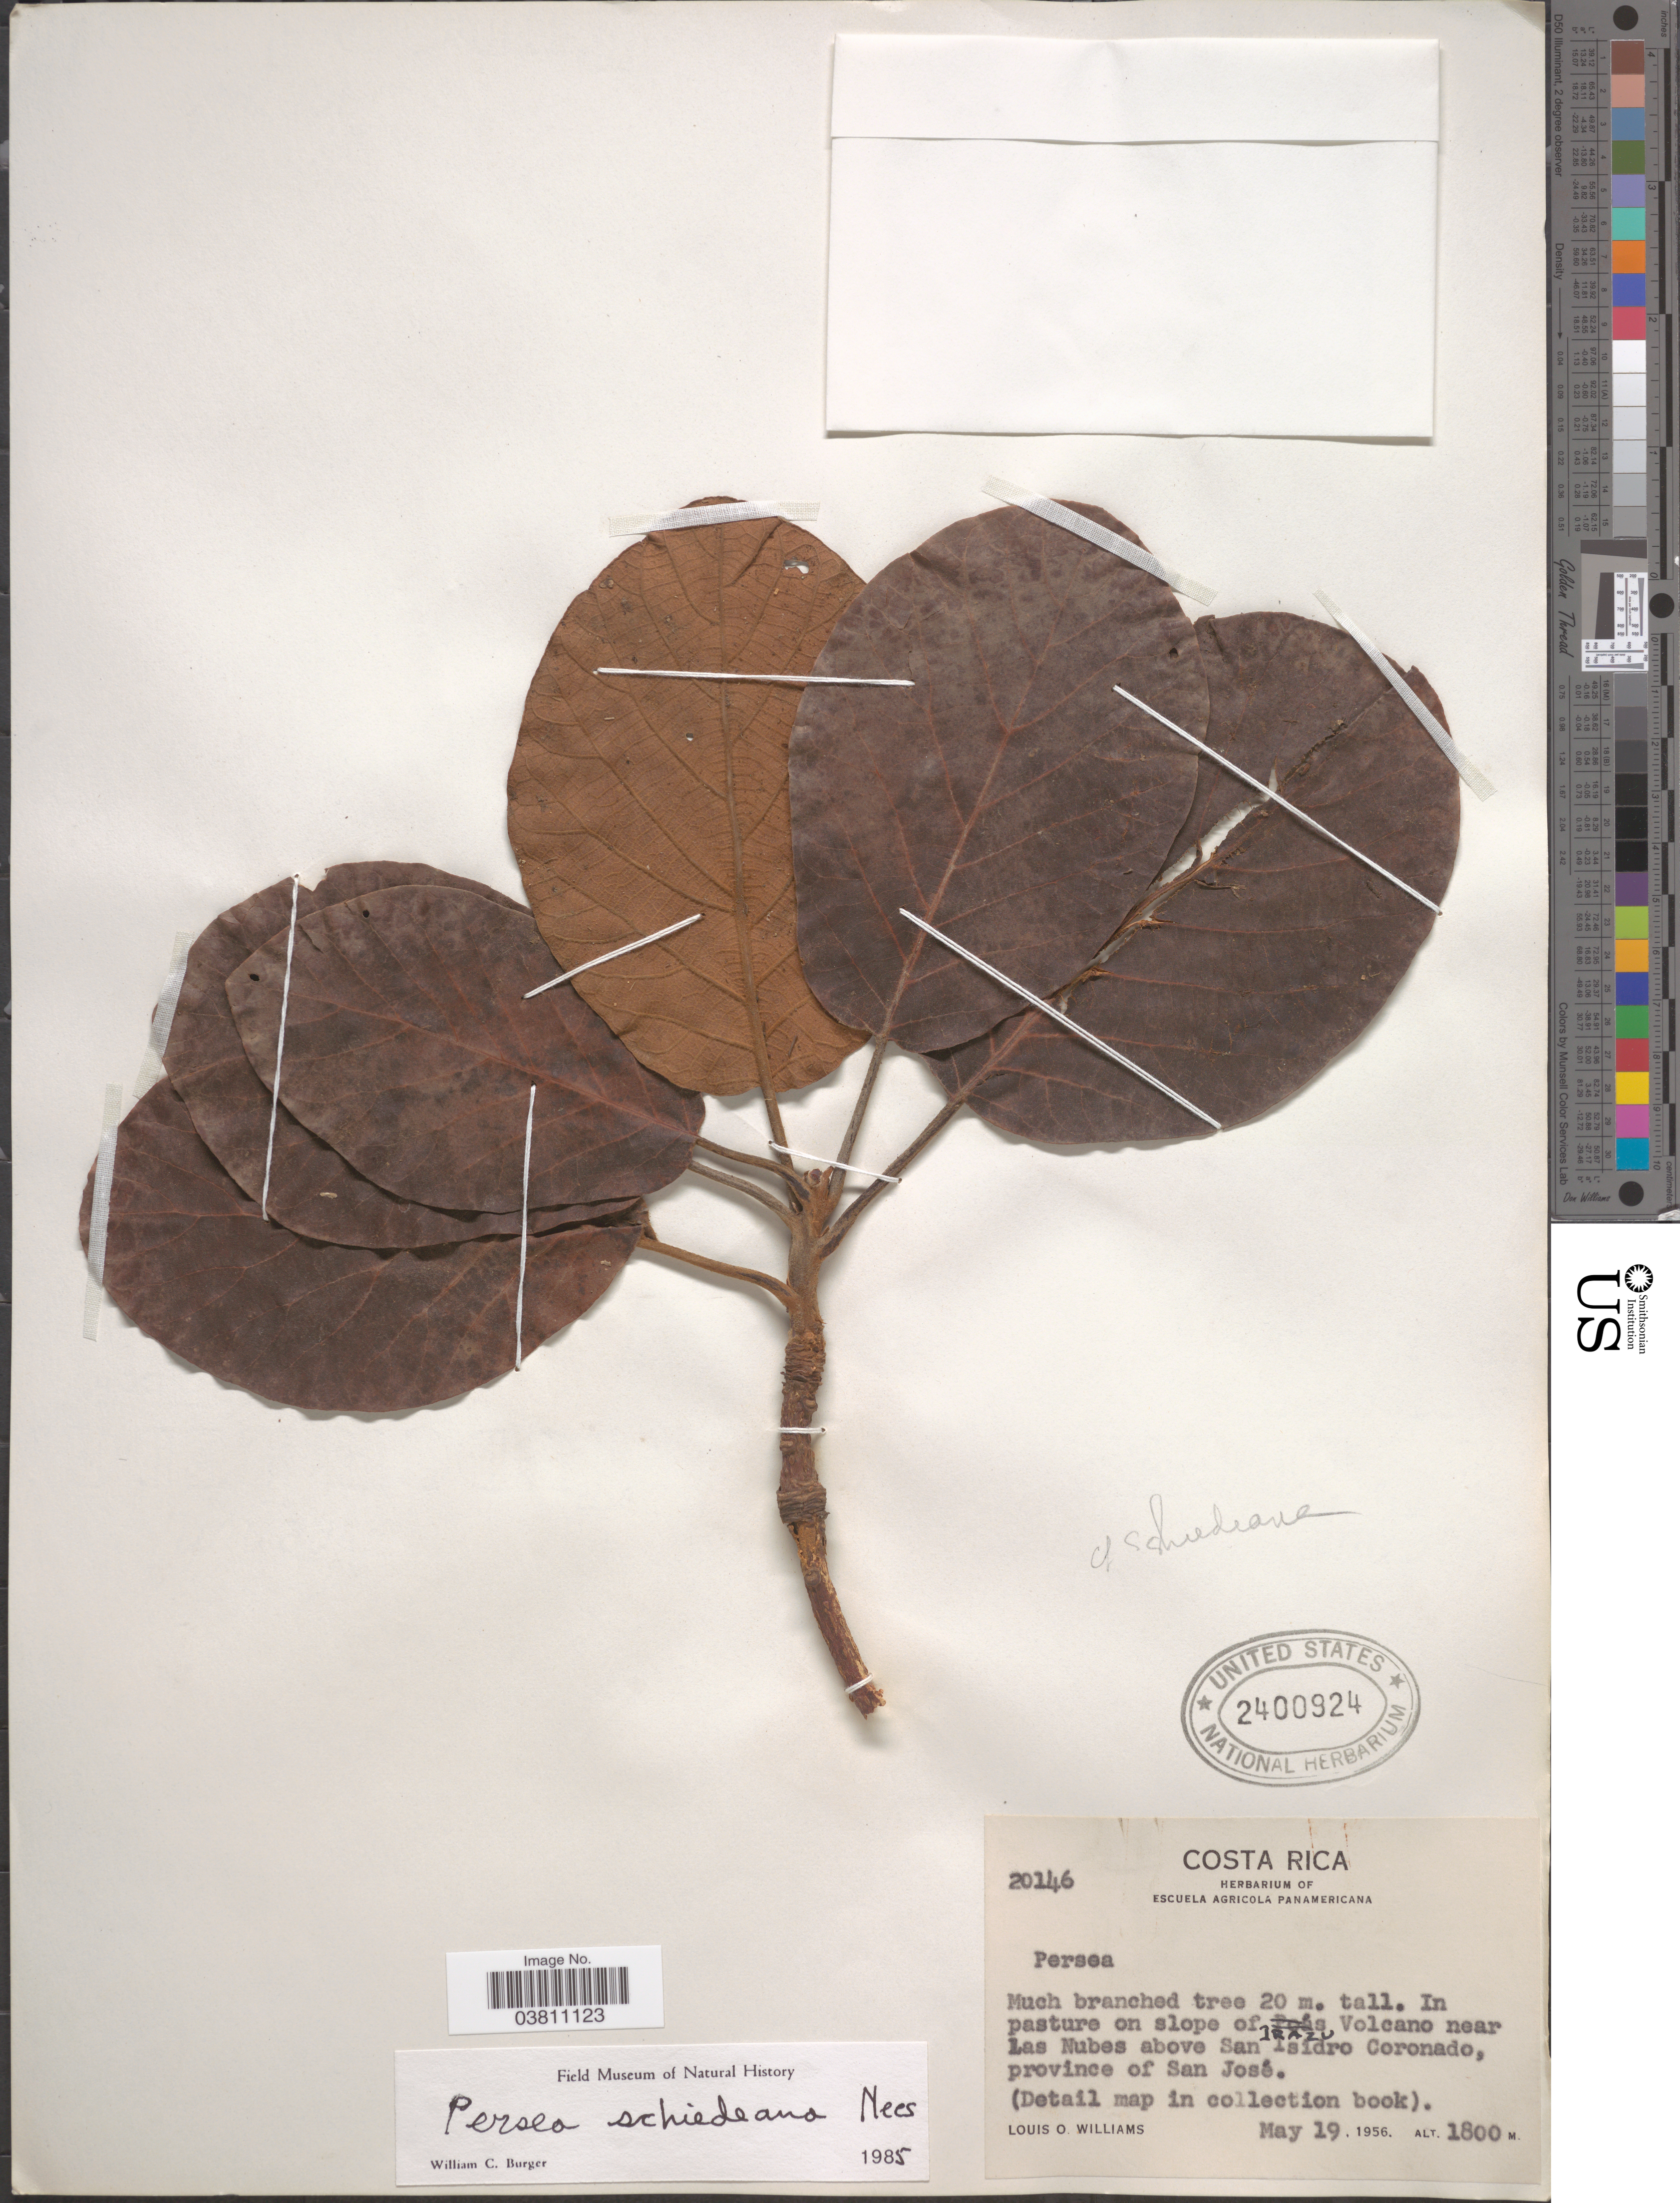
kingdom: Plantae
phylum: Tracheophyta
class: Magnoliopsida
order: Laurales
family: Lauraceae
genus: Persea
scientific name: Persea schiediana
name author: Nees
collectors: L. O. Williams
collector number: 20146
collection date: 1956-05-19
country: Costa Rica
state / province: San José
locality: On slope of Irazu Volcano near Las Nubes above San Isidro Coronado.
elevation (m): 1800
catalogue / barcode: US 2400924